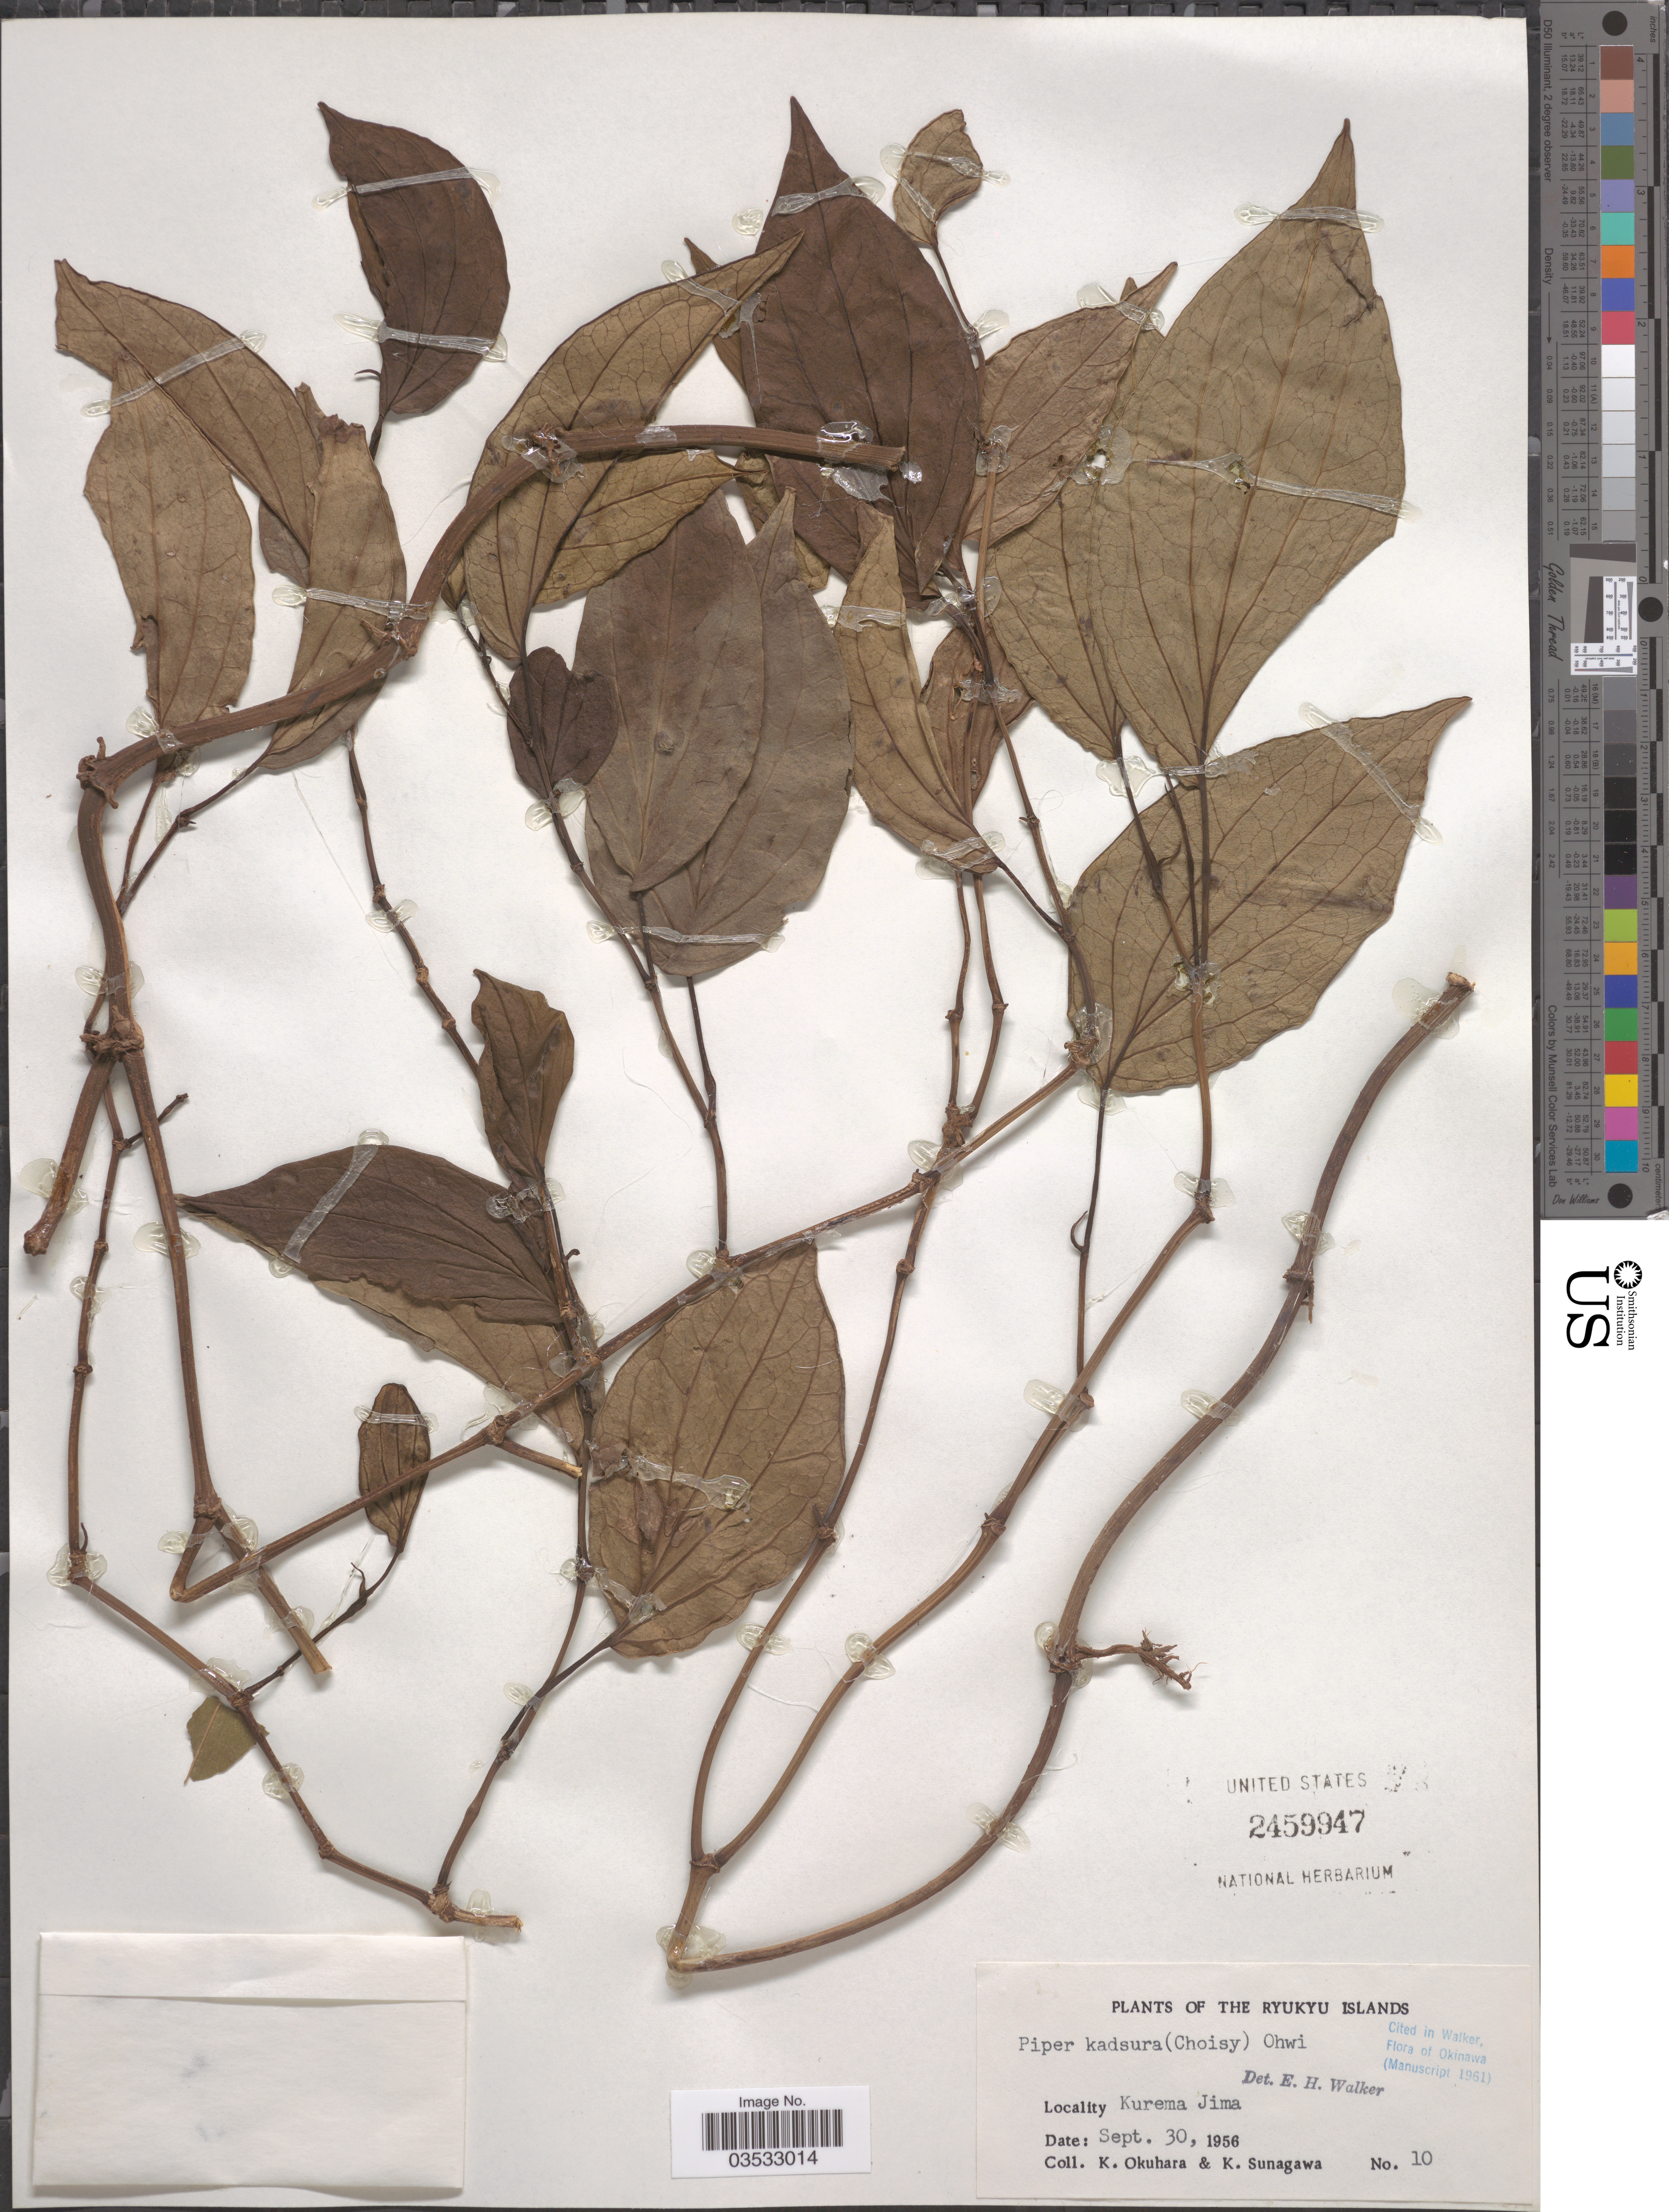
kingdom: Plantae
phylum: Tracheophyta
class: Magnoliopsida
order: Piperales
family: Piperaceae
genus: Piper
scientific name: Piper kadsura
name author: (Choisy) Ohwi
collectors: K. Okuhara & K. Sunagawa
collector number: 10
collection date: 1956-09-30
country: Japan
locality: The Ryukyu Islands. Kurema Jima.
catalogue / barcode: US 2459947